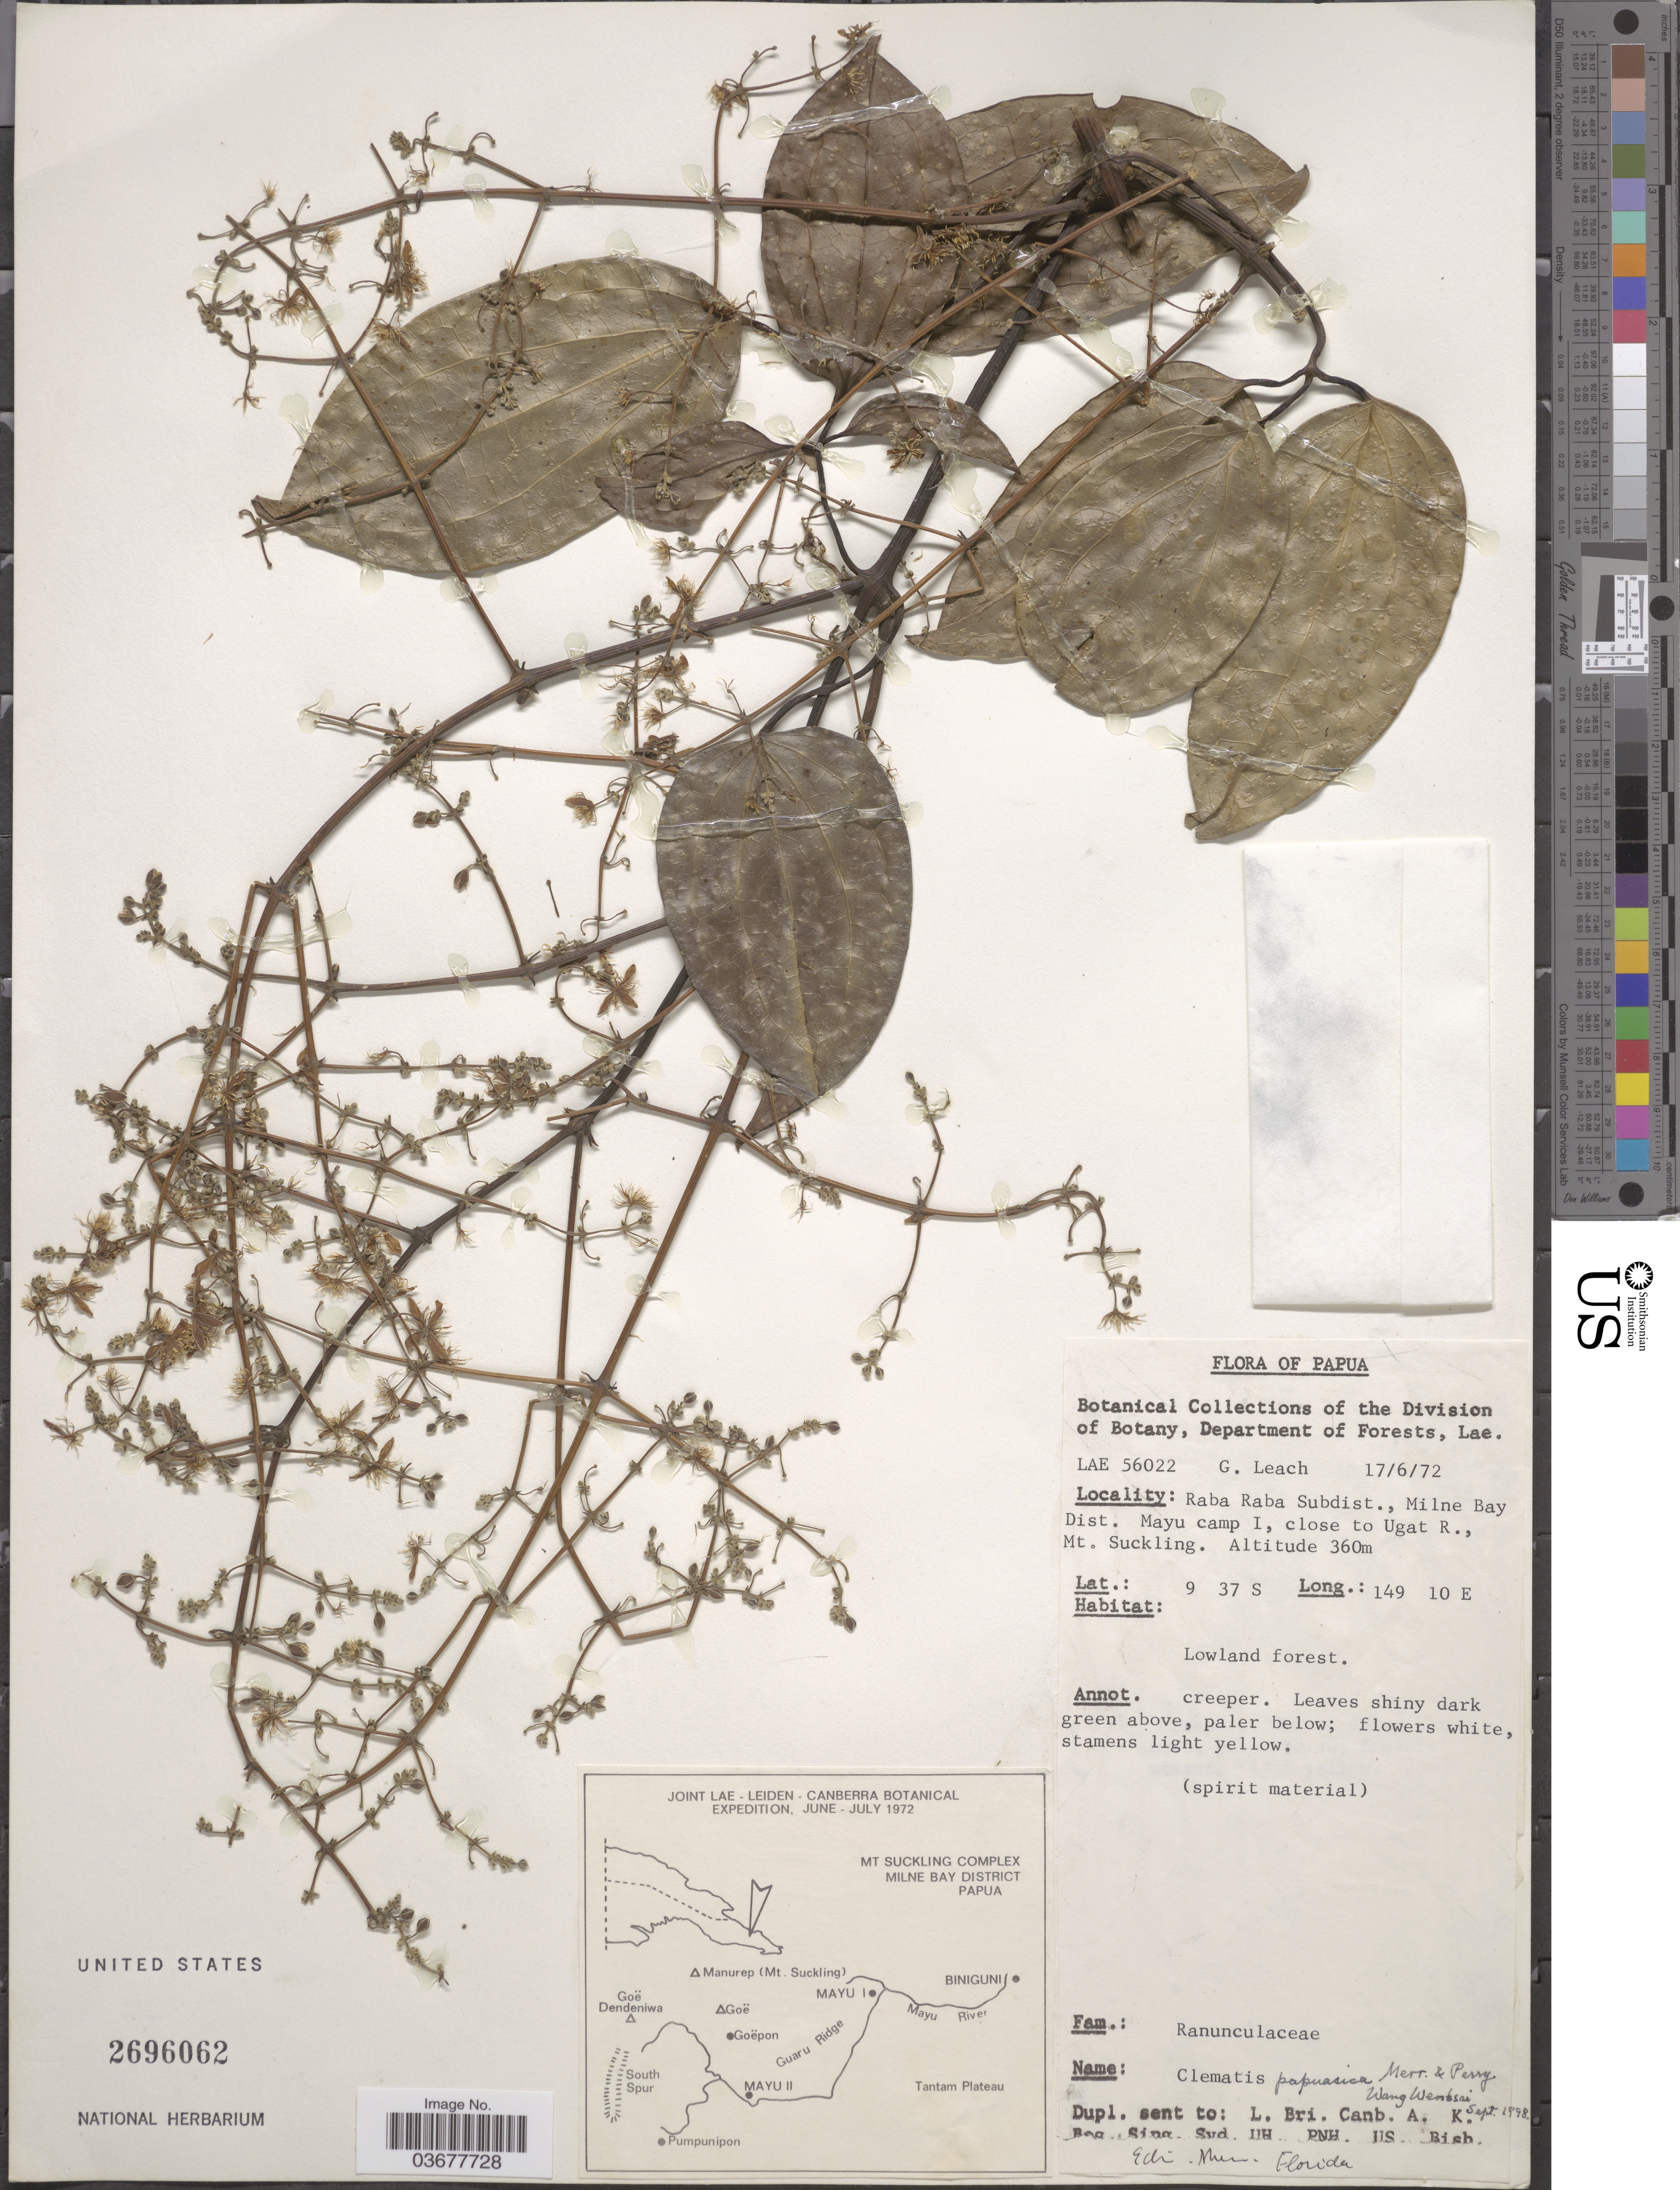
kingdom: Plantae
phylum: Tracheophyta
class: Magnoliopsida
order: Ranunculales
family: Ranunculaceae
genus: Clematis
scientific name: Clematis papuasica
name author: Merr. & L.M. Perry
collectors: G. Leach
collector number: LAE56022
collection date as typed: Transcribed d/m/y: 17/6/72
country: Papua New Guinea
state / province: Milne Bay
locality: Papua. Raba Raba Subdist., Milne Bay Dist. Mayu camp I, close to Ugat R., Mt. Suckling.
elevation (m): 360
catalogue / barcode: US 2696062